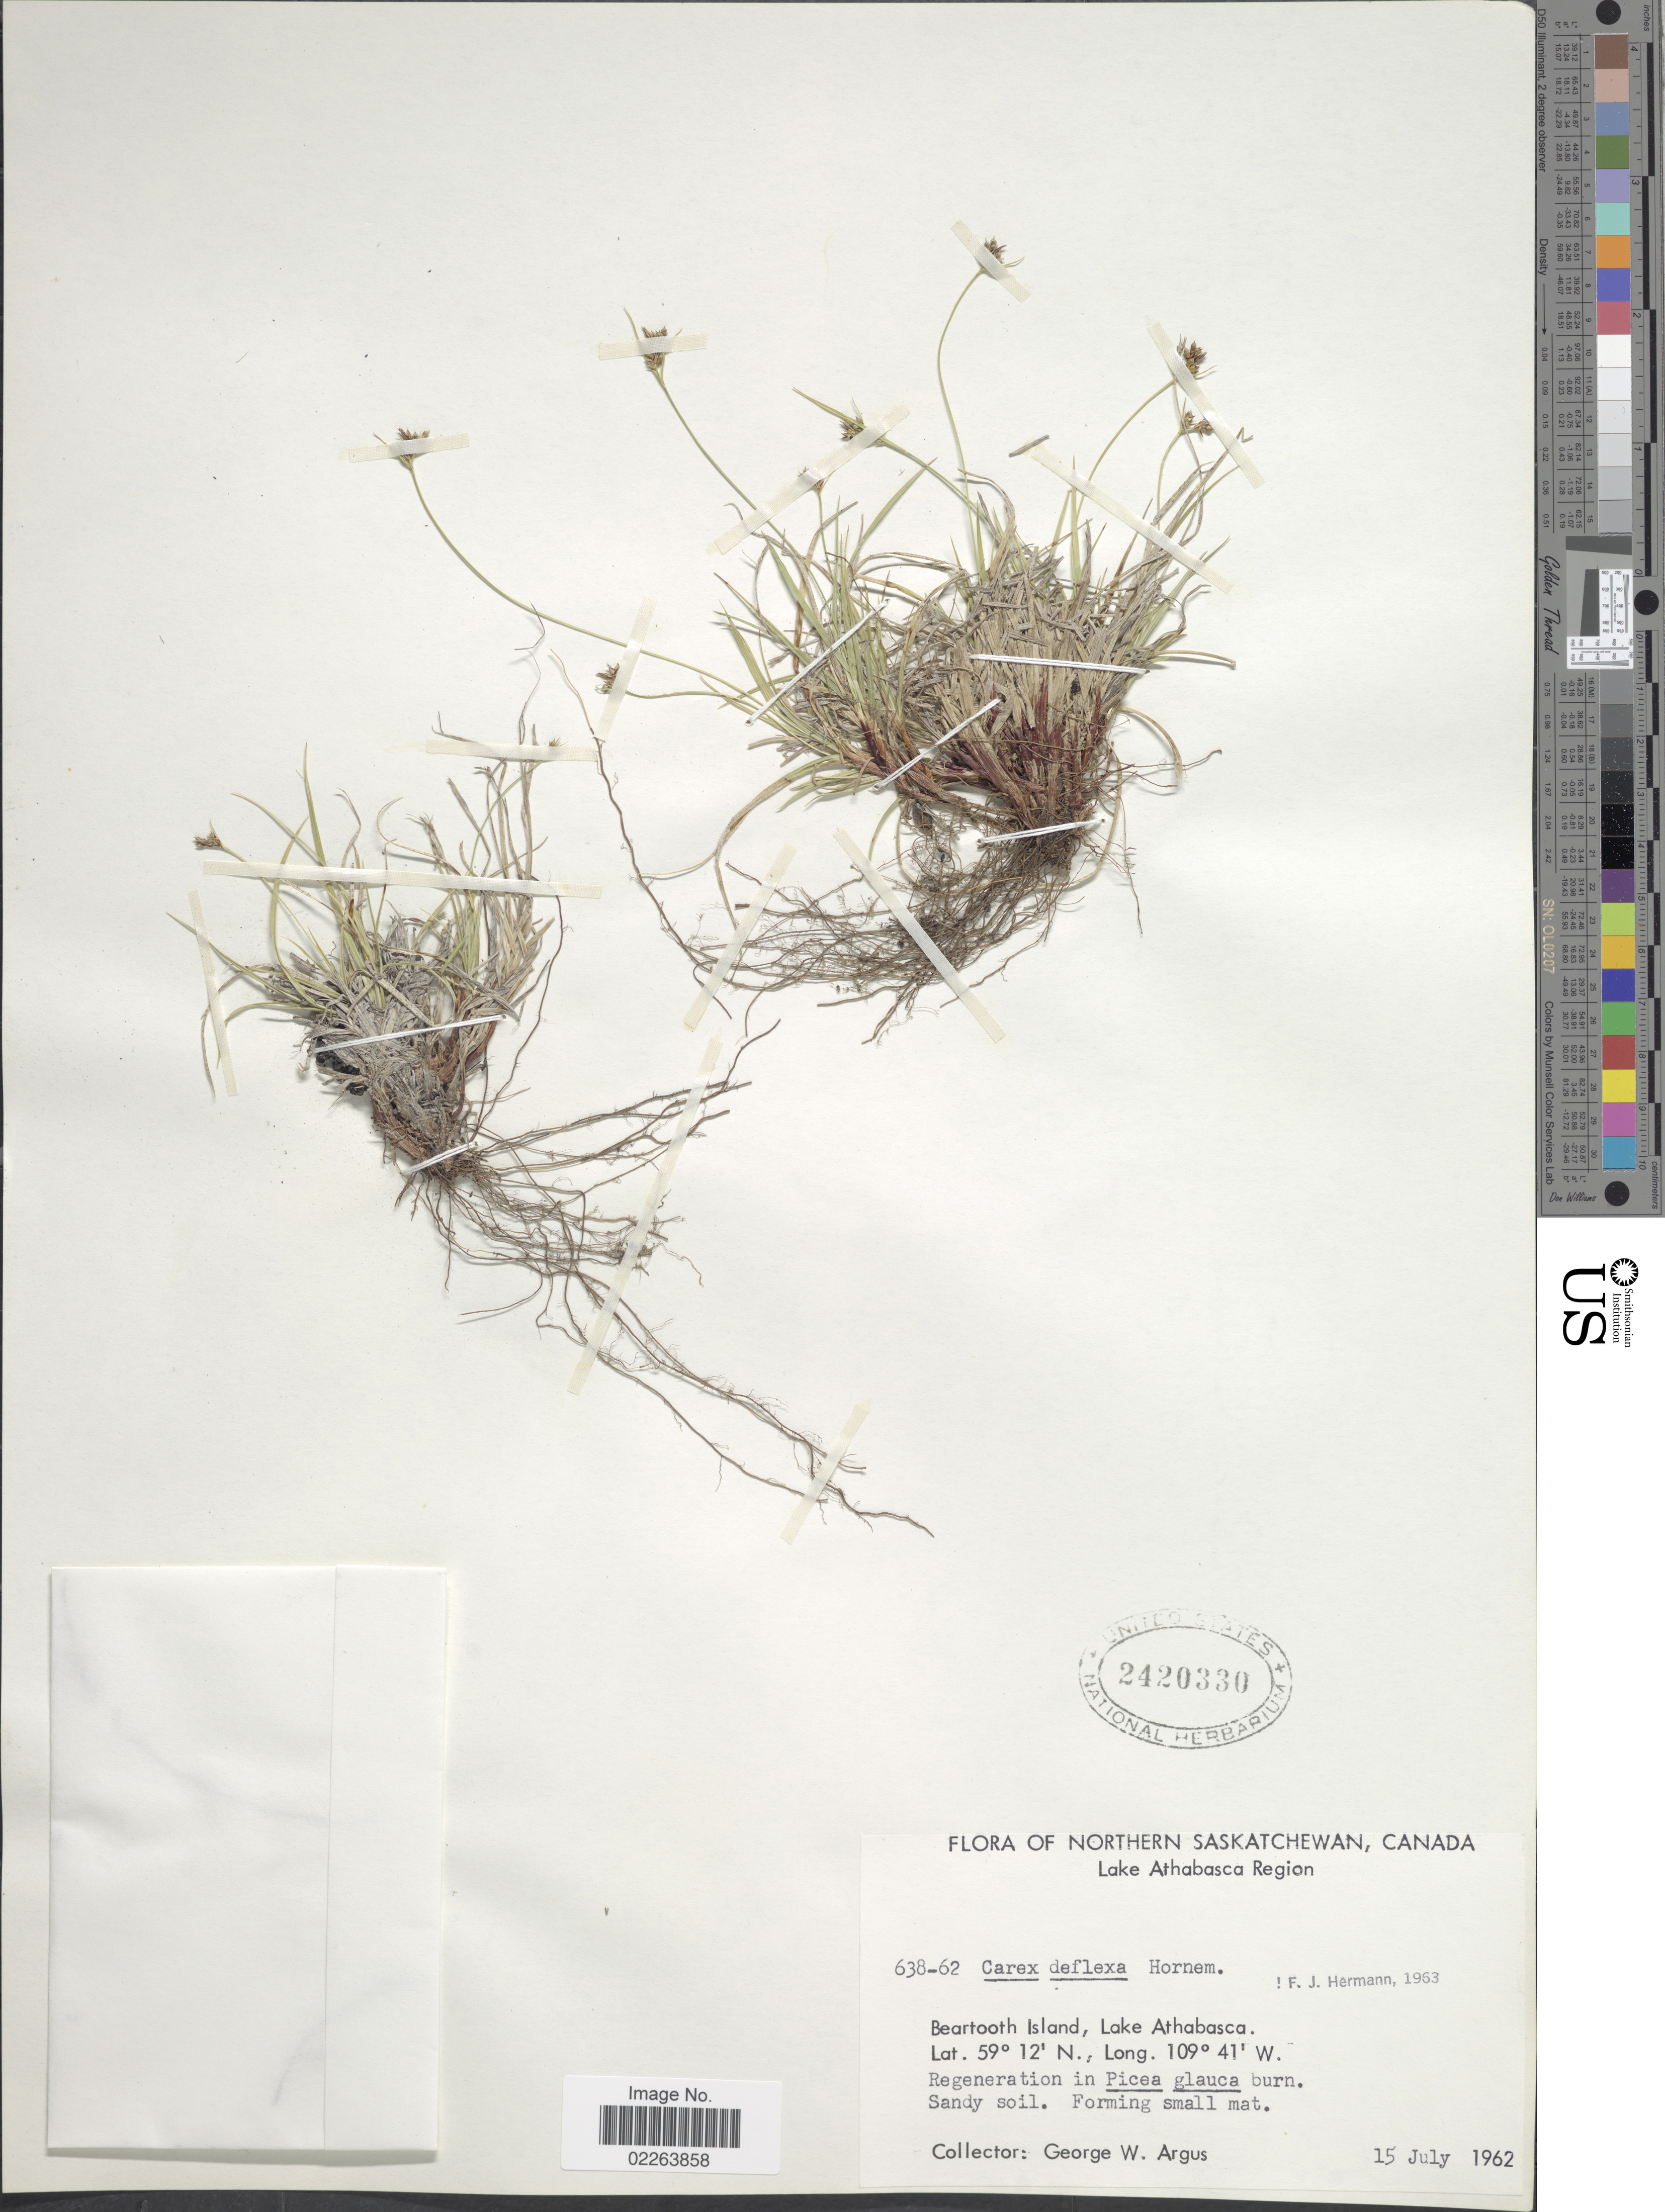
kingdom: Plantae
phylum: Tracheophyta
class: Liliopsida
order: Poales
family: Cyperaceae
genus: Carex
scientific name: Carex deflexa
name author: Hornem.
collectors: G. W. Argus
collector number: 638-62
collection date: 1962-07-15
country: Canada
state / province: Saskatchewan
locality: Northern Saskatchewan, Lake Athabaska Region, Beartooth Island, Lake Athabasca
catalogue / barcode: US 2420330